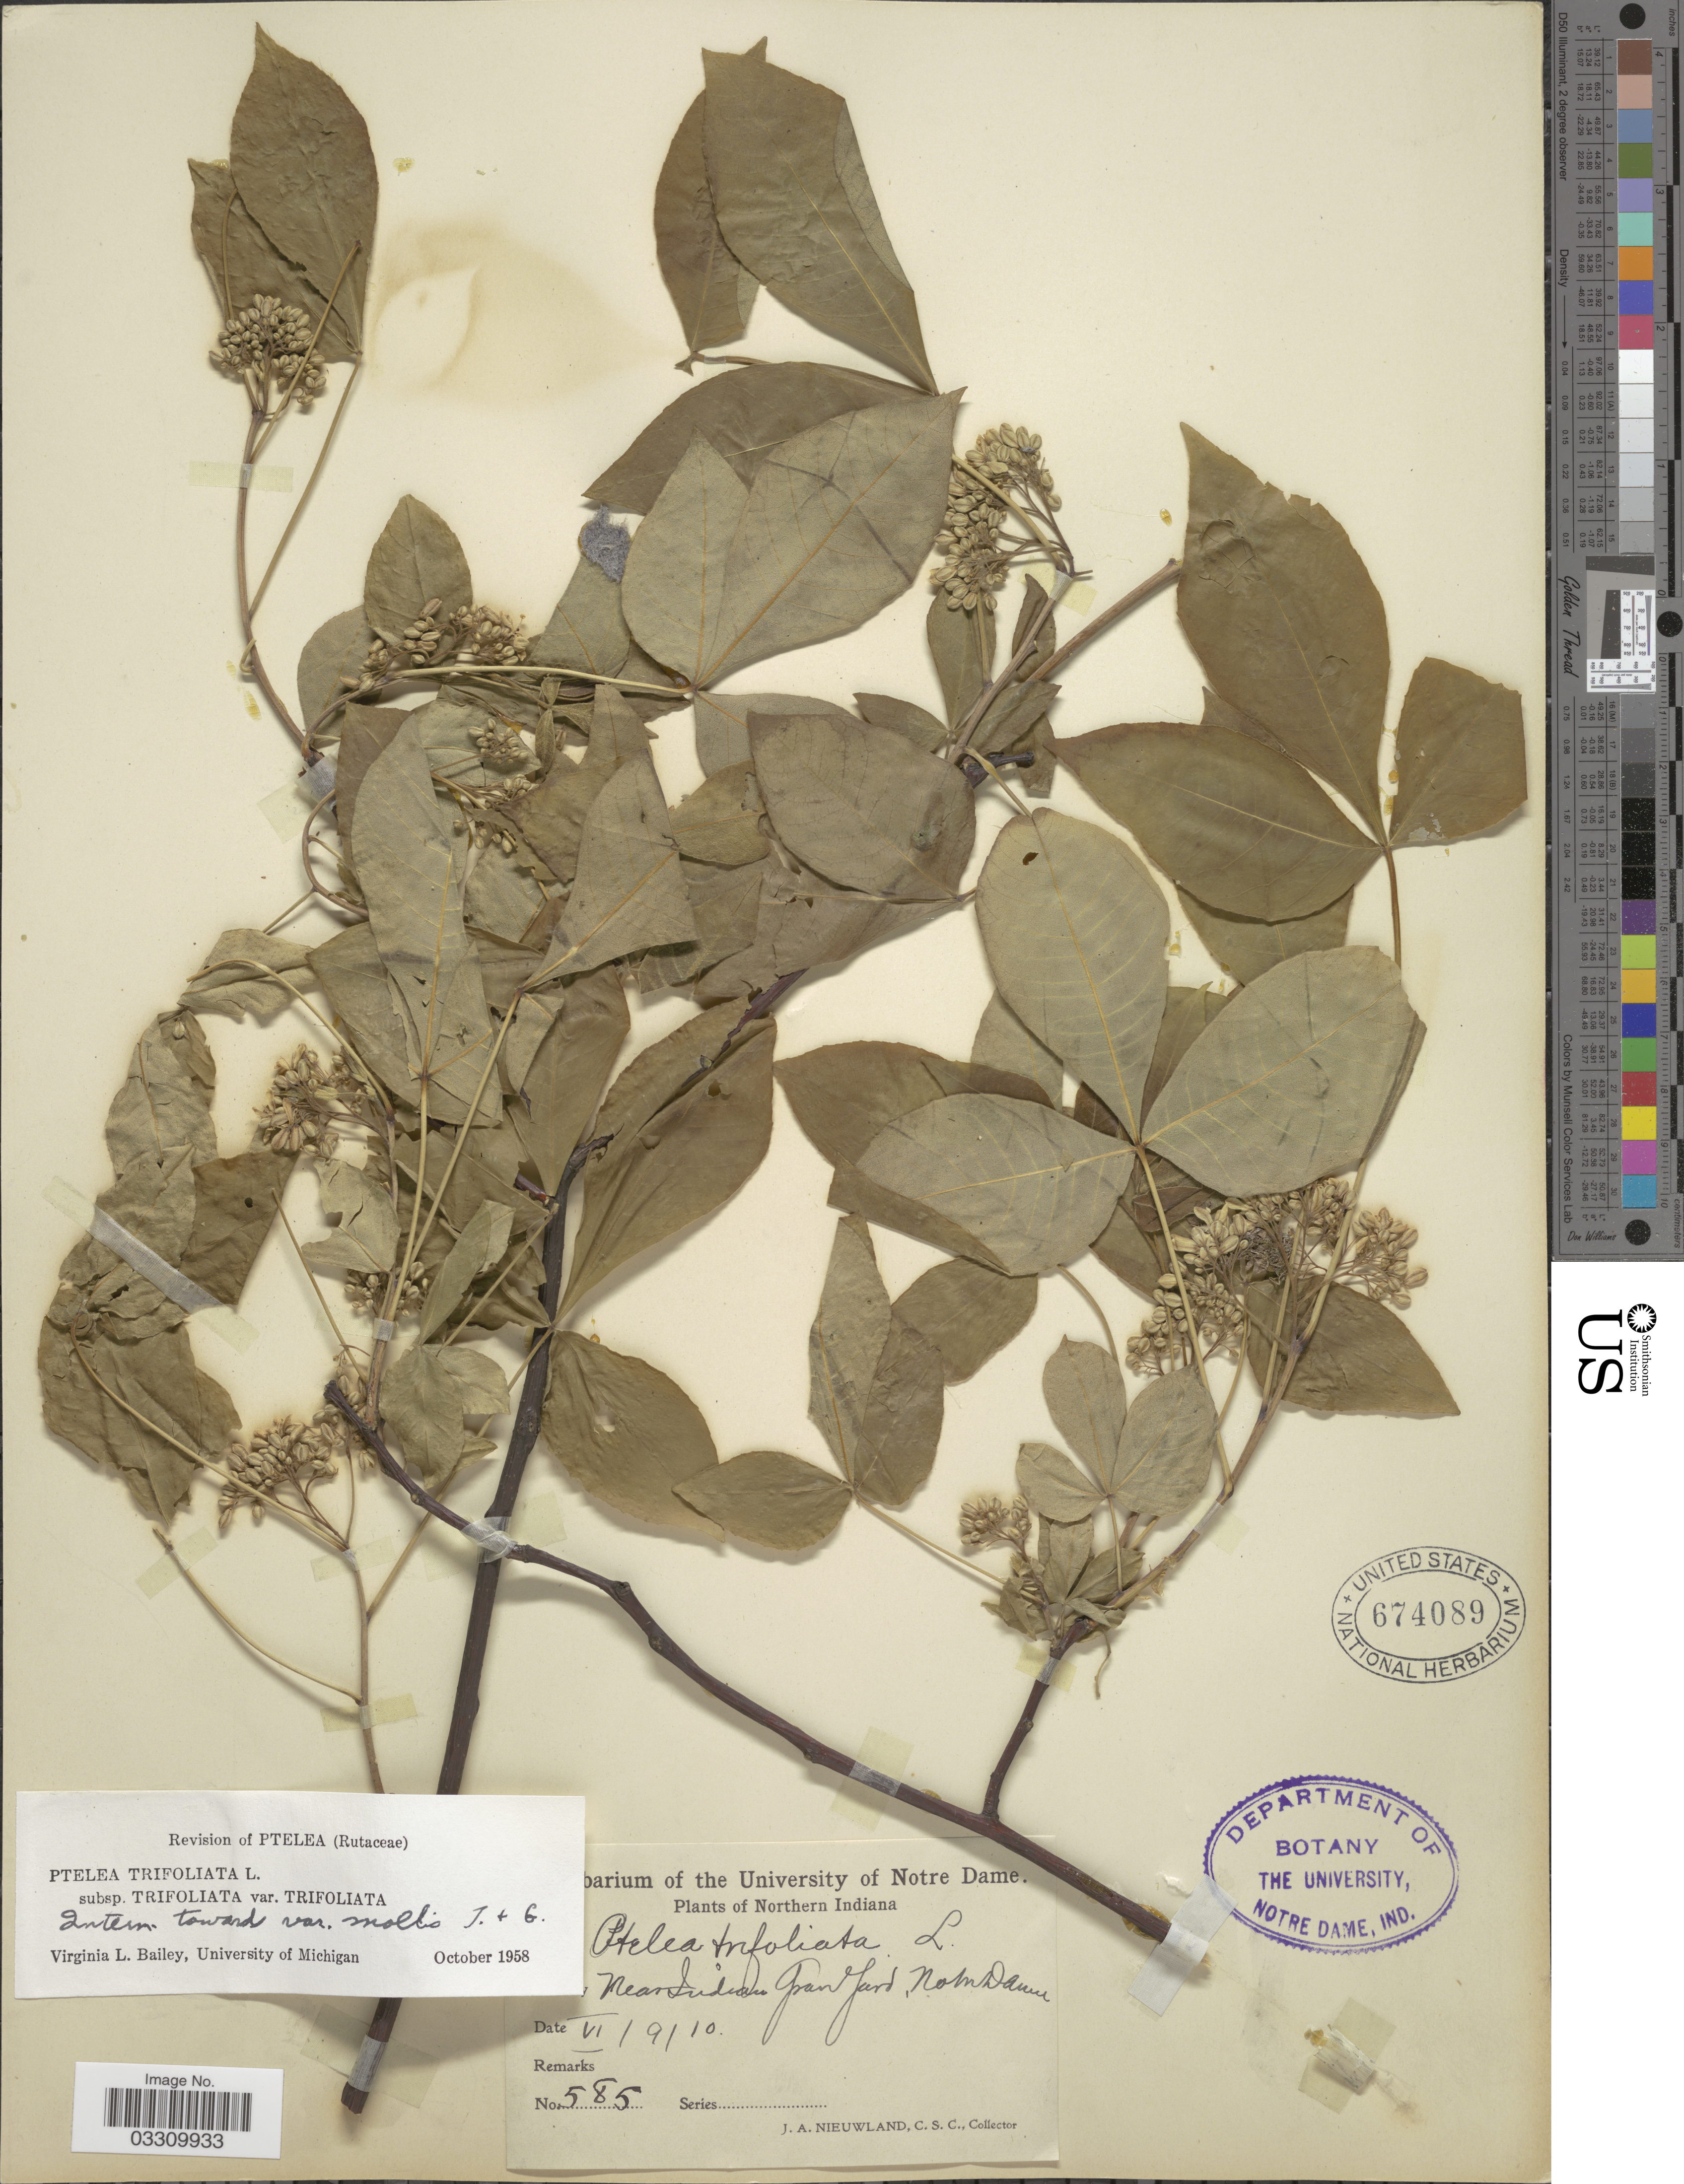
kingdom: Plantae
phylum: Tracheophyta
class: Magnoliopsida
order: Sapindales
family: Rutaceae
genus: Ptelea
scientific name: Ptelea trifoliata subsp. trifoliata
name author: L.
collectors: J. A. Nieuwland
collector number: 585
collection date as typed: Transcribed d/m/y: 9/6/10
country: United States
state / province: Indiana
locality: Northern Indiana. Near Indian Grand Yard, Notre Dame.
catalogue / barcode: US 674089